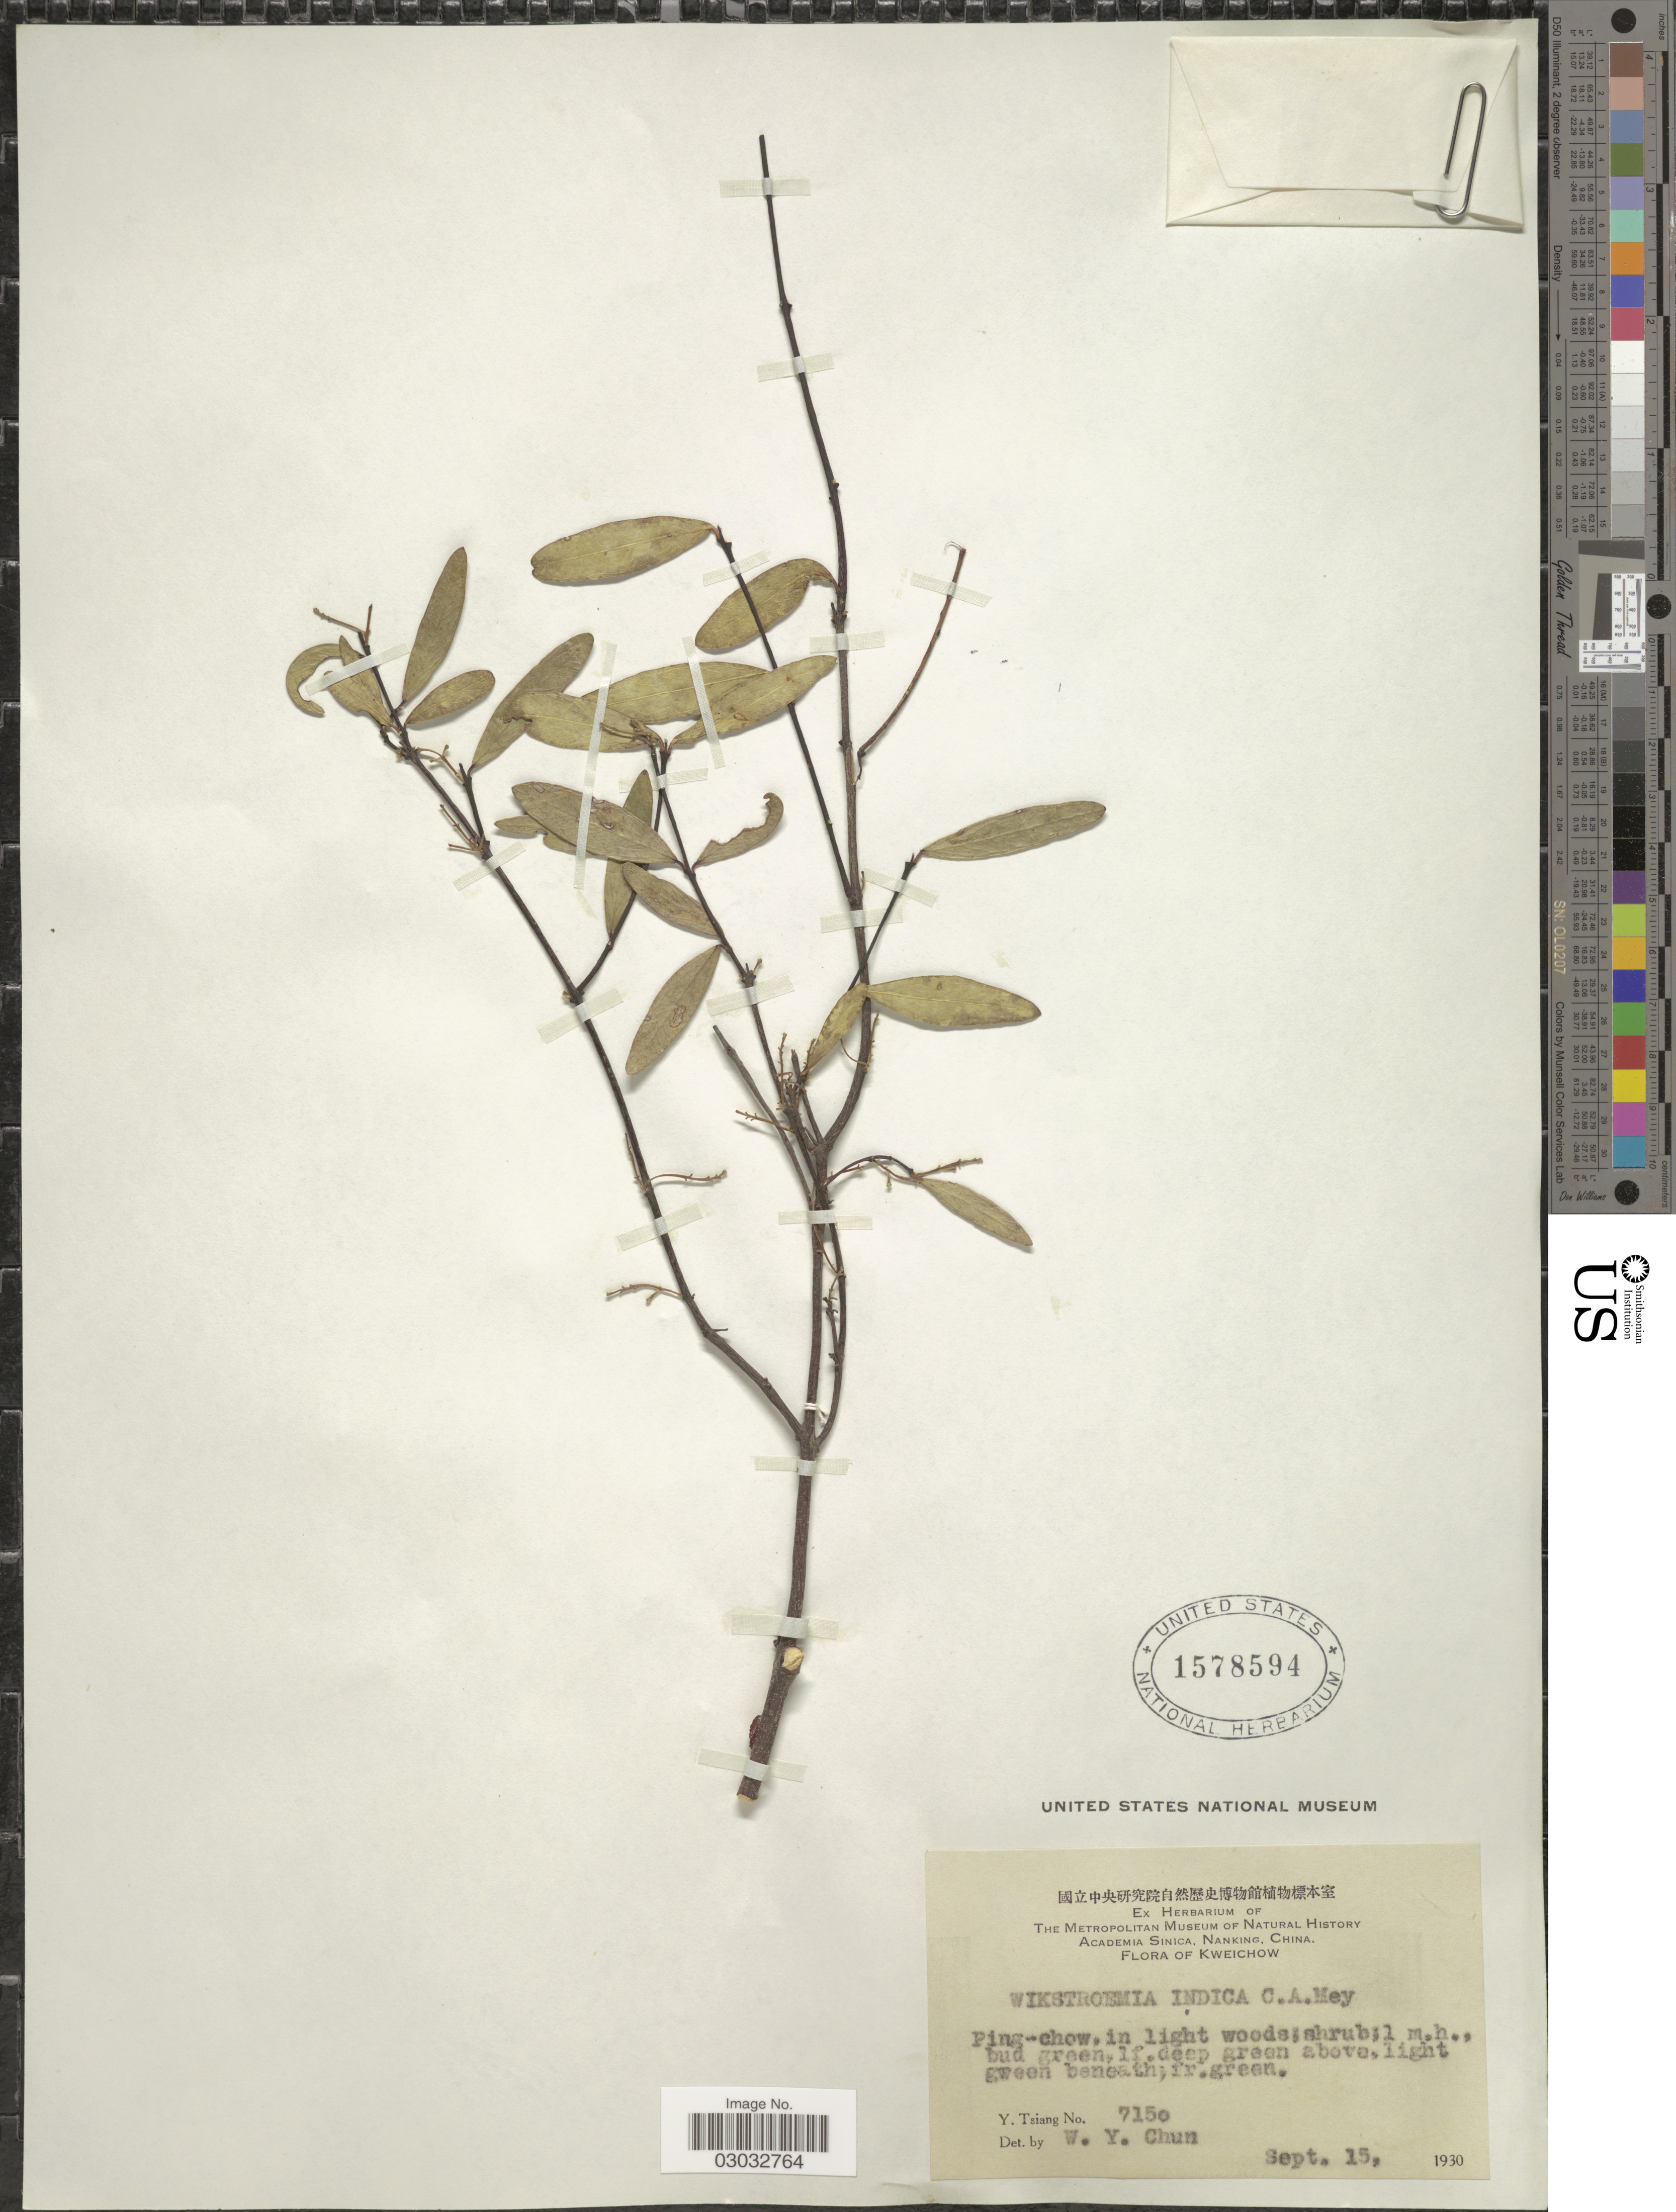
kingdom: Plantae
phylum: Tracheophyta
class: Magnoliopsida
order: Malvales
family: Thymelaeaceae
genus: Wikstroemia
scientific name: Wikstroemia indica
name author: (L.) C.A. Mey.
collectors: Y. Tsiang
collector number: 7150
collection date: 1930-09-15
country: China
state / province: Guizhou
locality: Kweichow, Ping-chow, in light woods.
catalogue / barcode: US 1578594